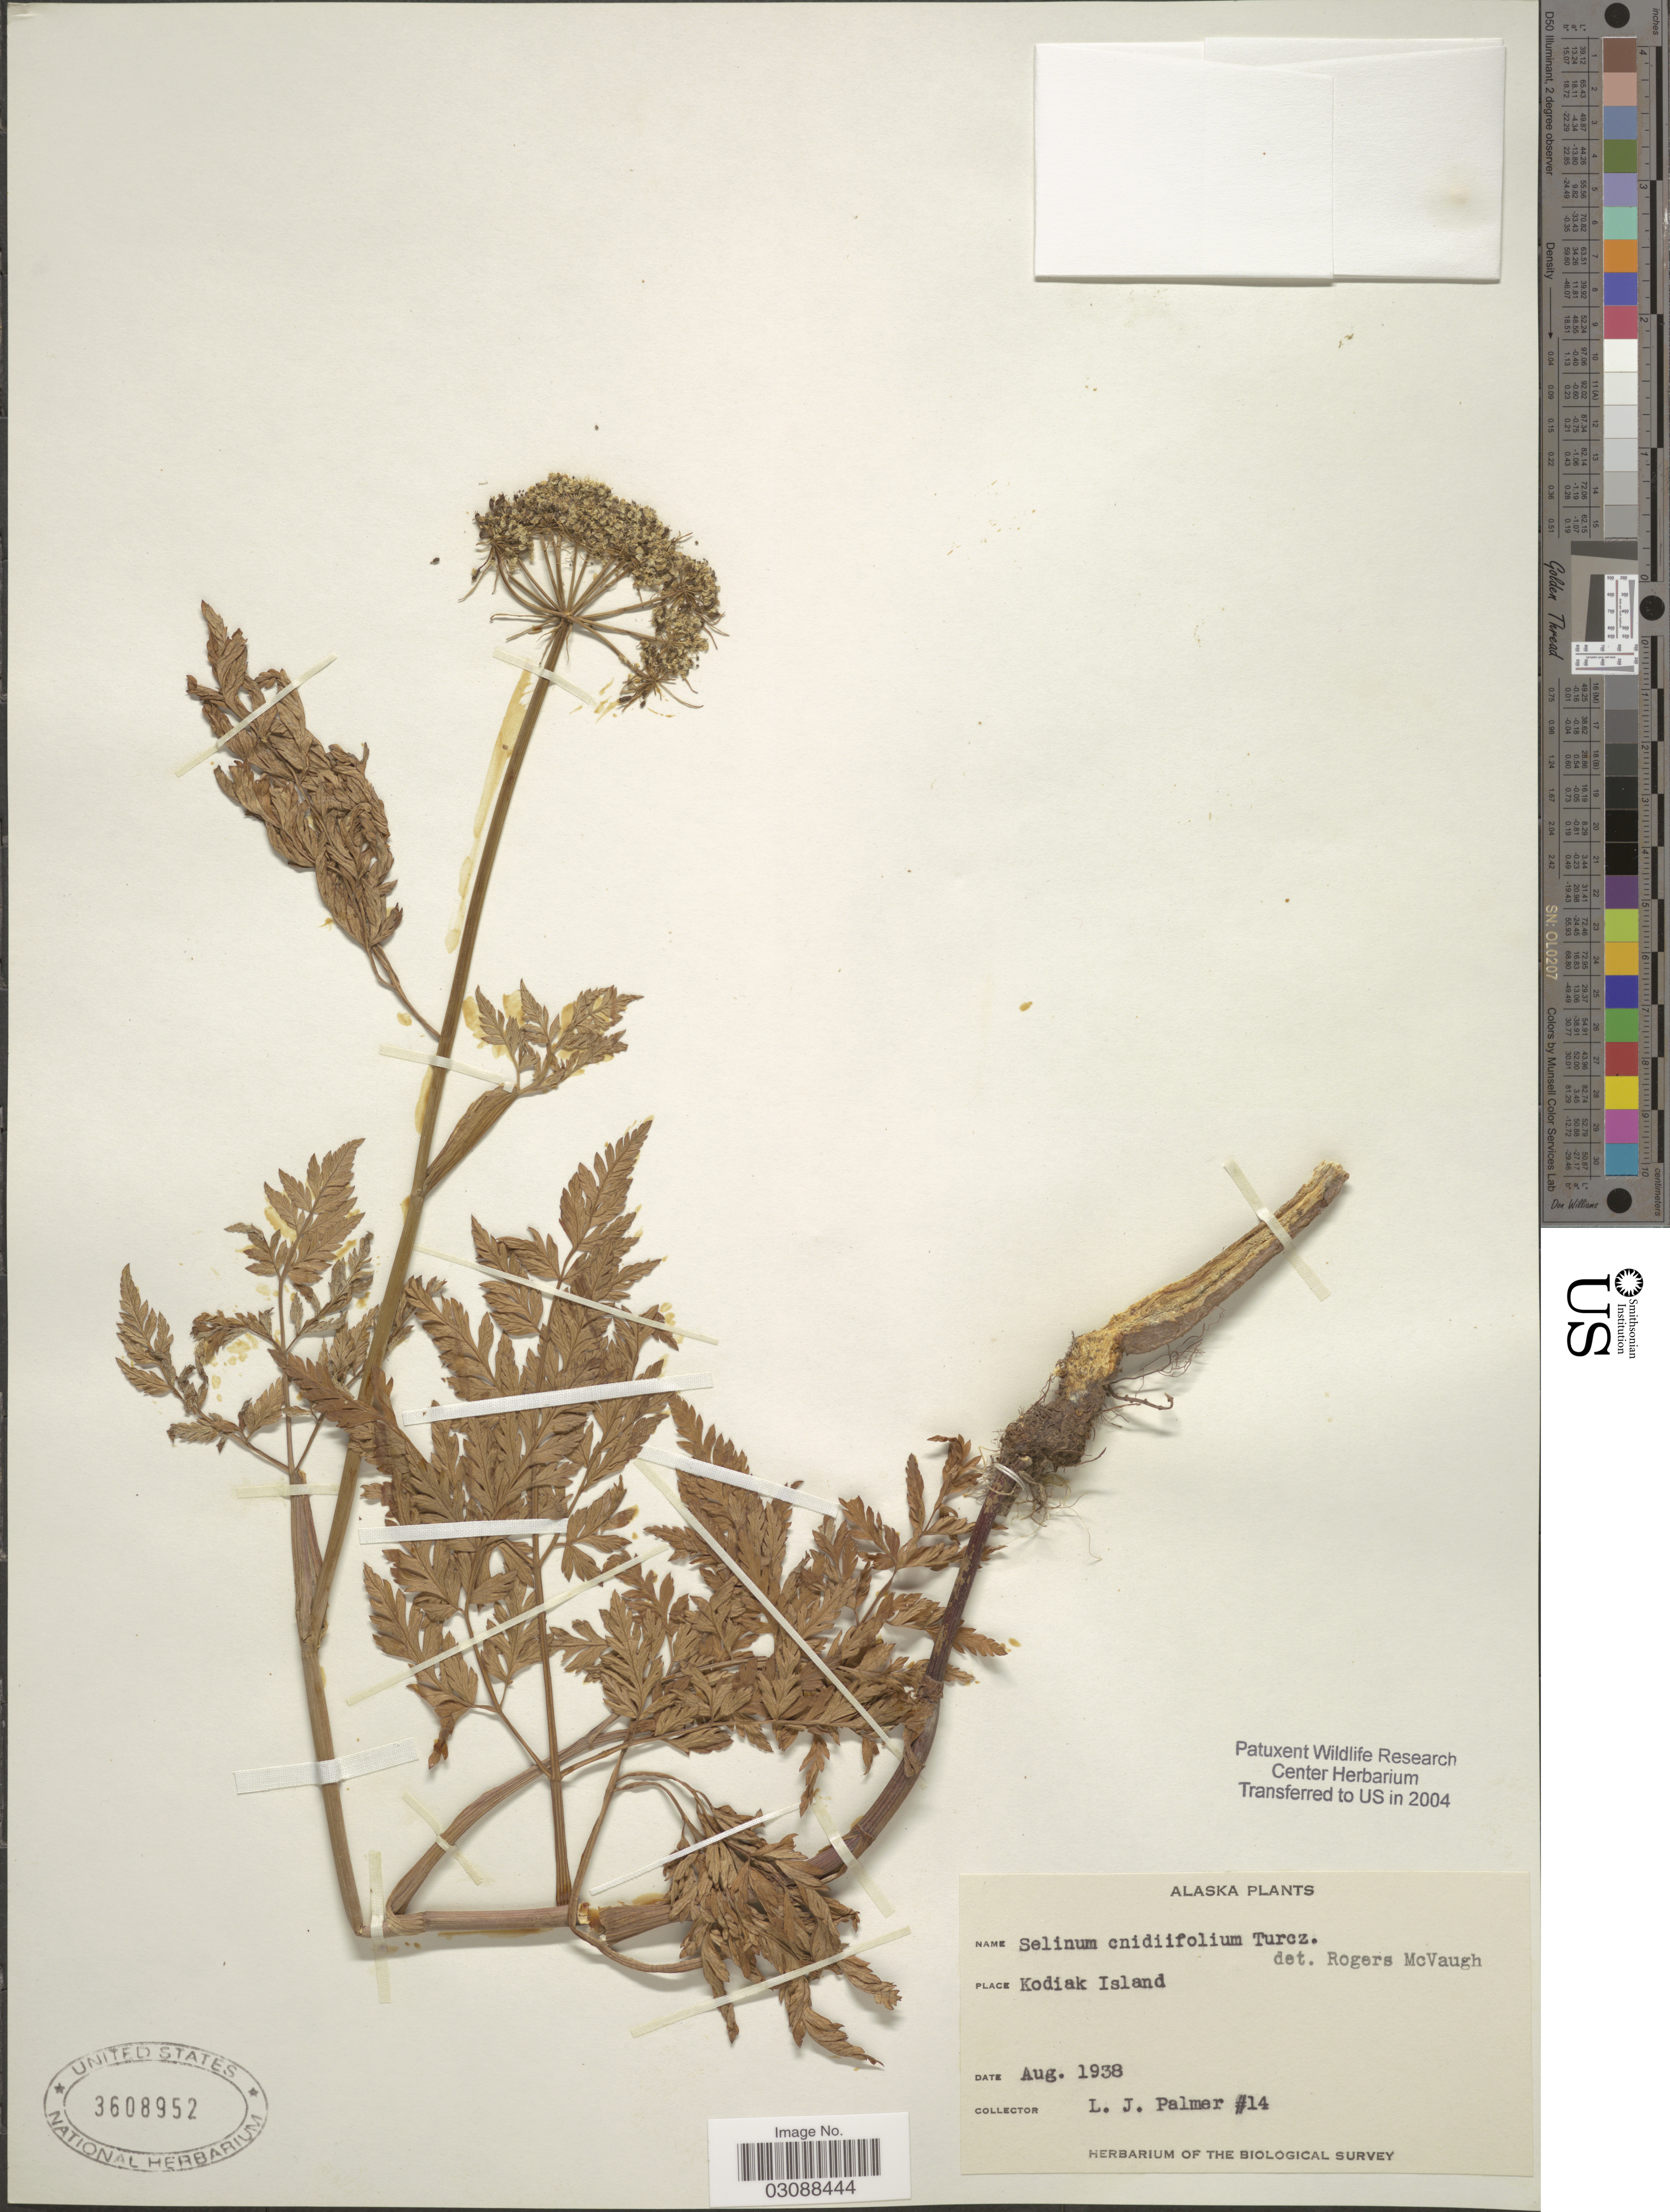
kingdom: Plantae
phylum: Tracheophyta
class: Magnoliopsida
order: Apiales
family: Apiaceae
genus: Cnidium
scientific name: Cnidium cnidiifolium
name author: (Turcz.) Schischk.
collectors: L. J. Palmer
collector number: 14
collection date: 1938-08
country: United States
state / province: Alaska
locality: Kodiak Island.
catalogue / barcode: US 3608952